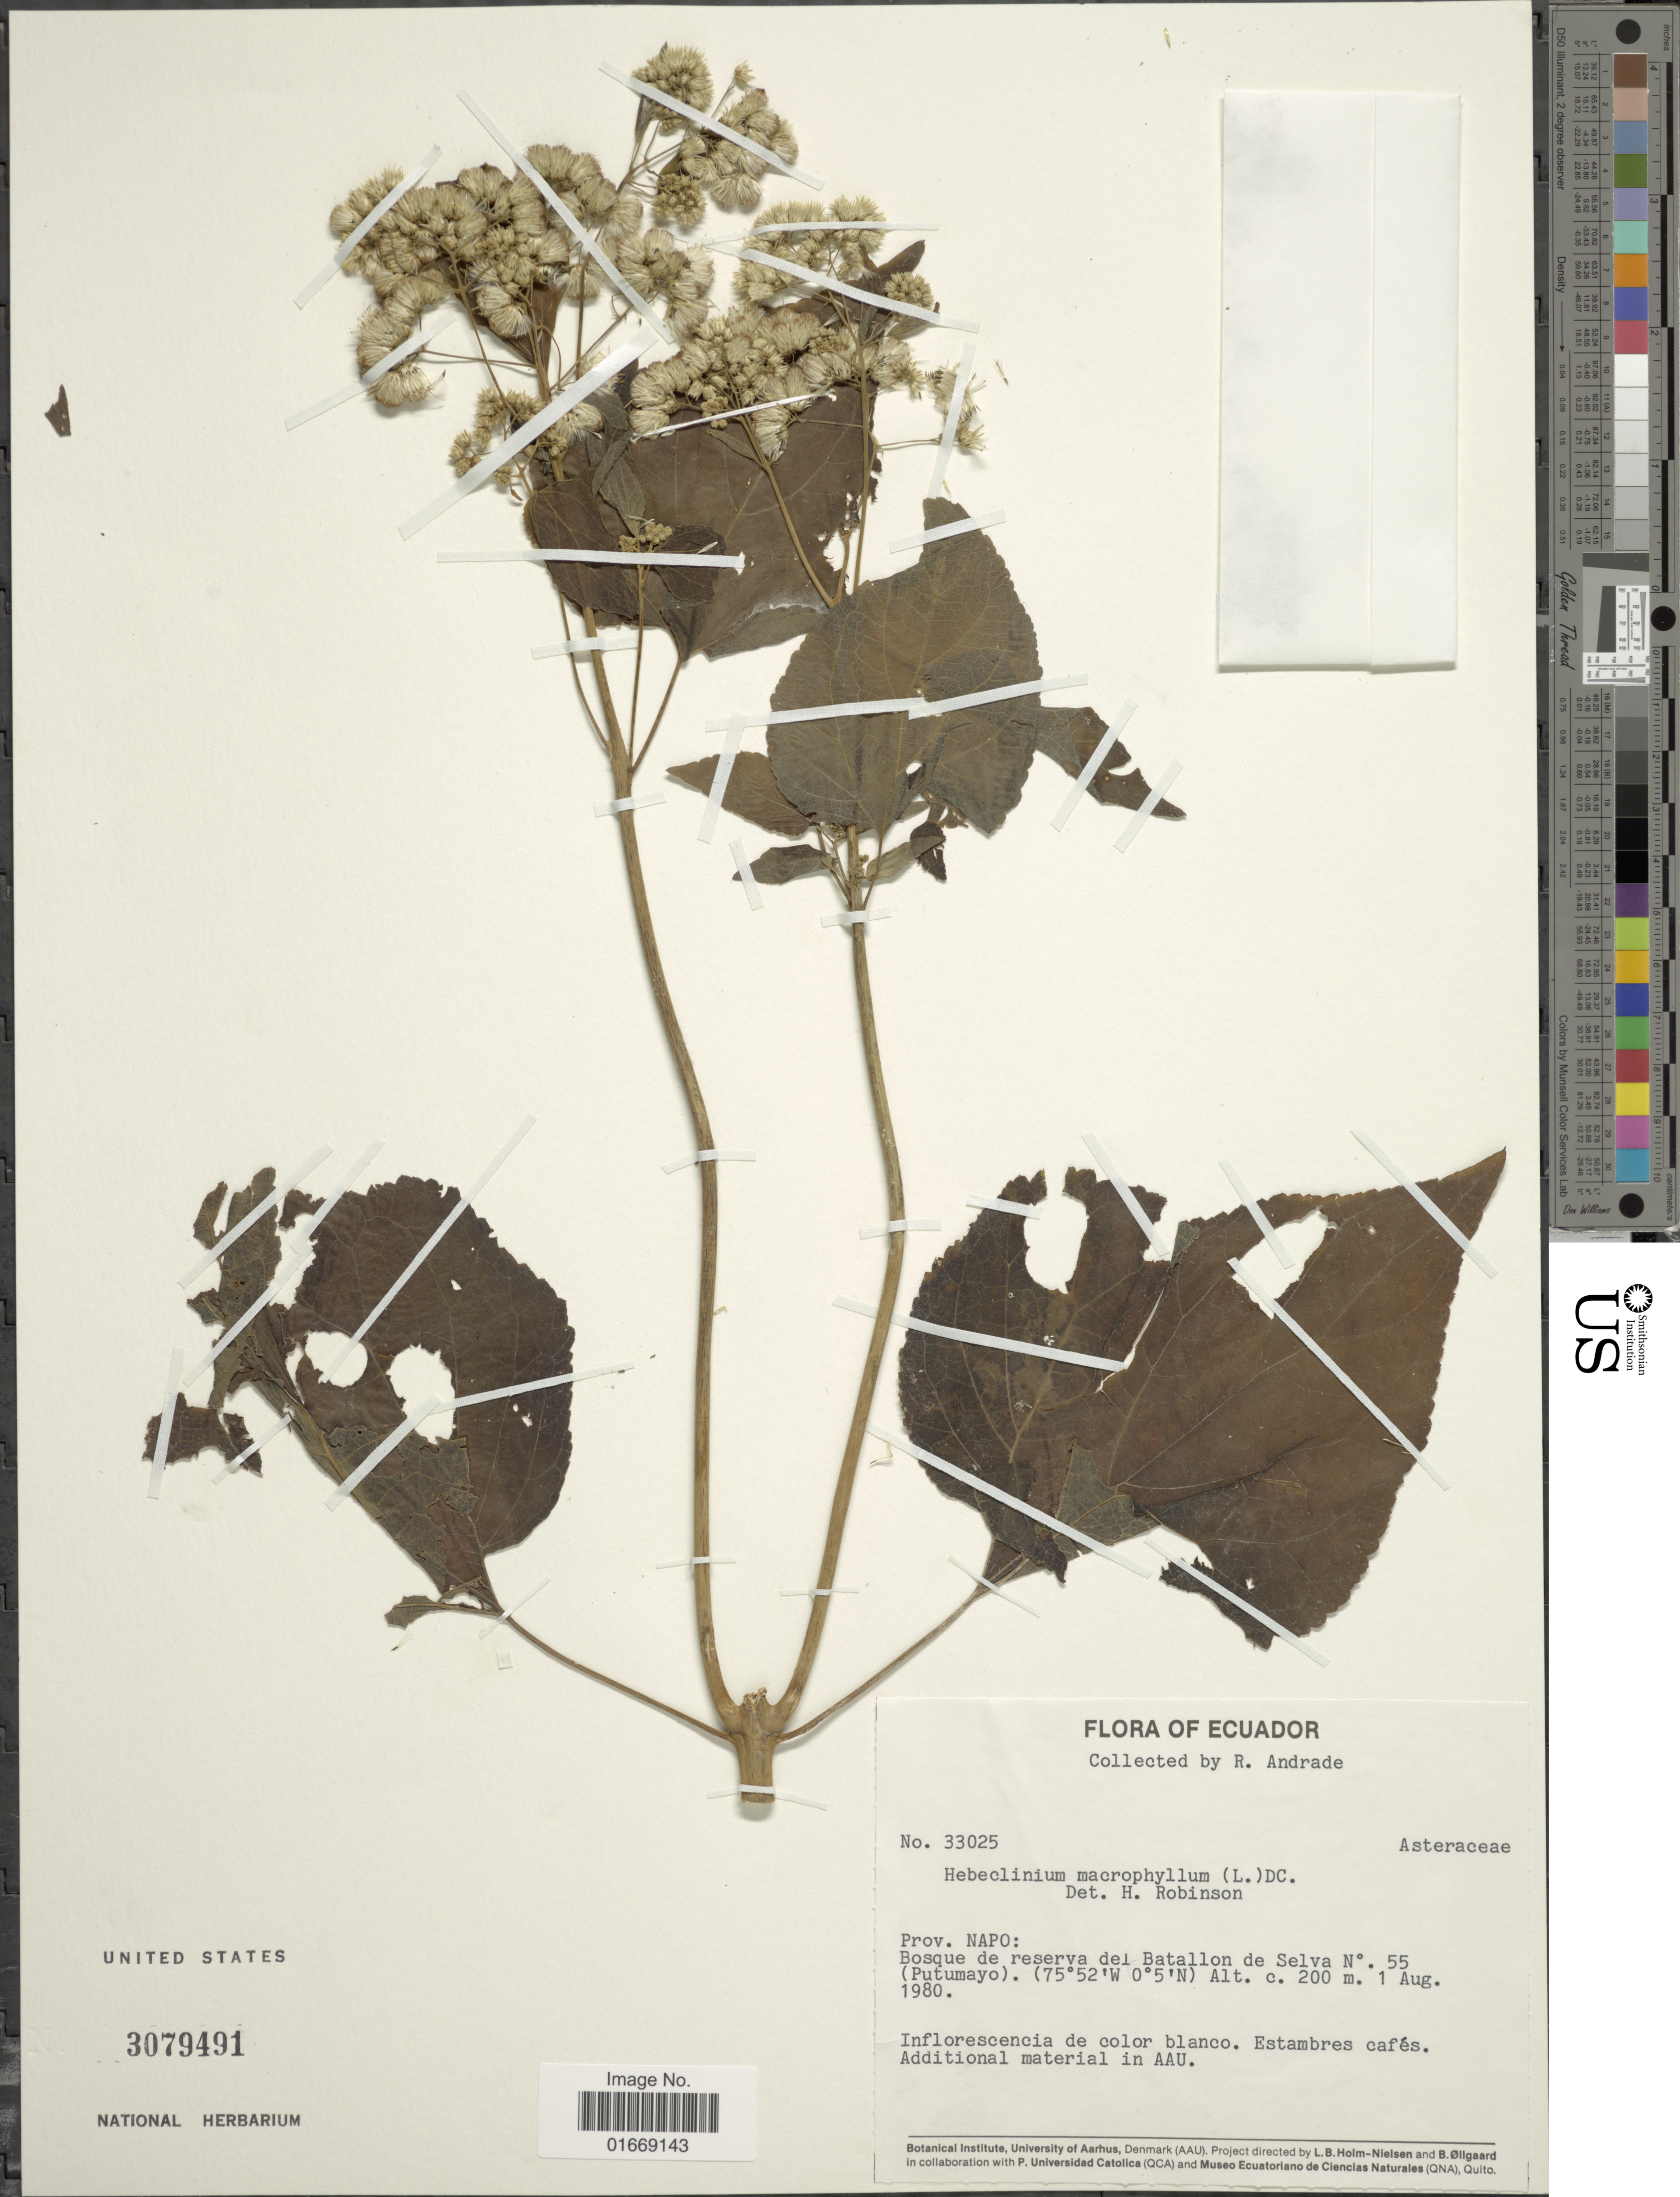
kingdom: Plantae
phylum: Tracheophyta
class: Magnoliopsida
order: Asterales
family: Asteraceae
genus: Hebeclinium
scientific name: Hebeclinium macrophyllum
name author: (L.) DC.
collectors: R. Andrade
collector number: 33025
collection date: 1980-08-01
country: Ecuador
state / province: Napo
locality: Bosque de reserva del Batallon de Selva (Putumayo)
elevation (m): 200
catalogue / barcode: US 3079491